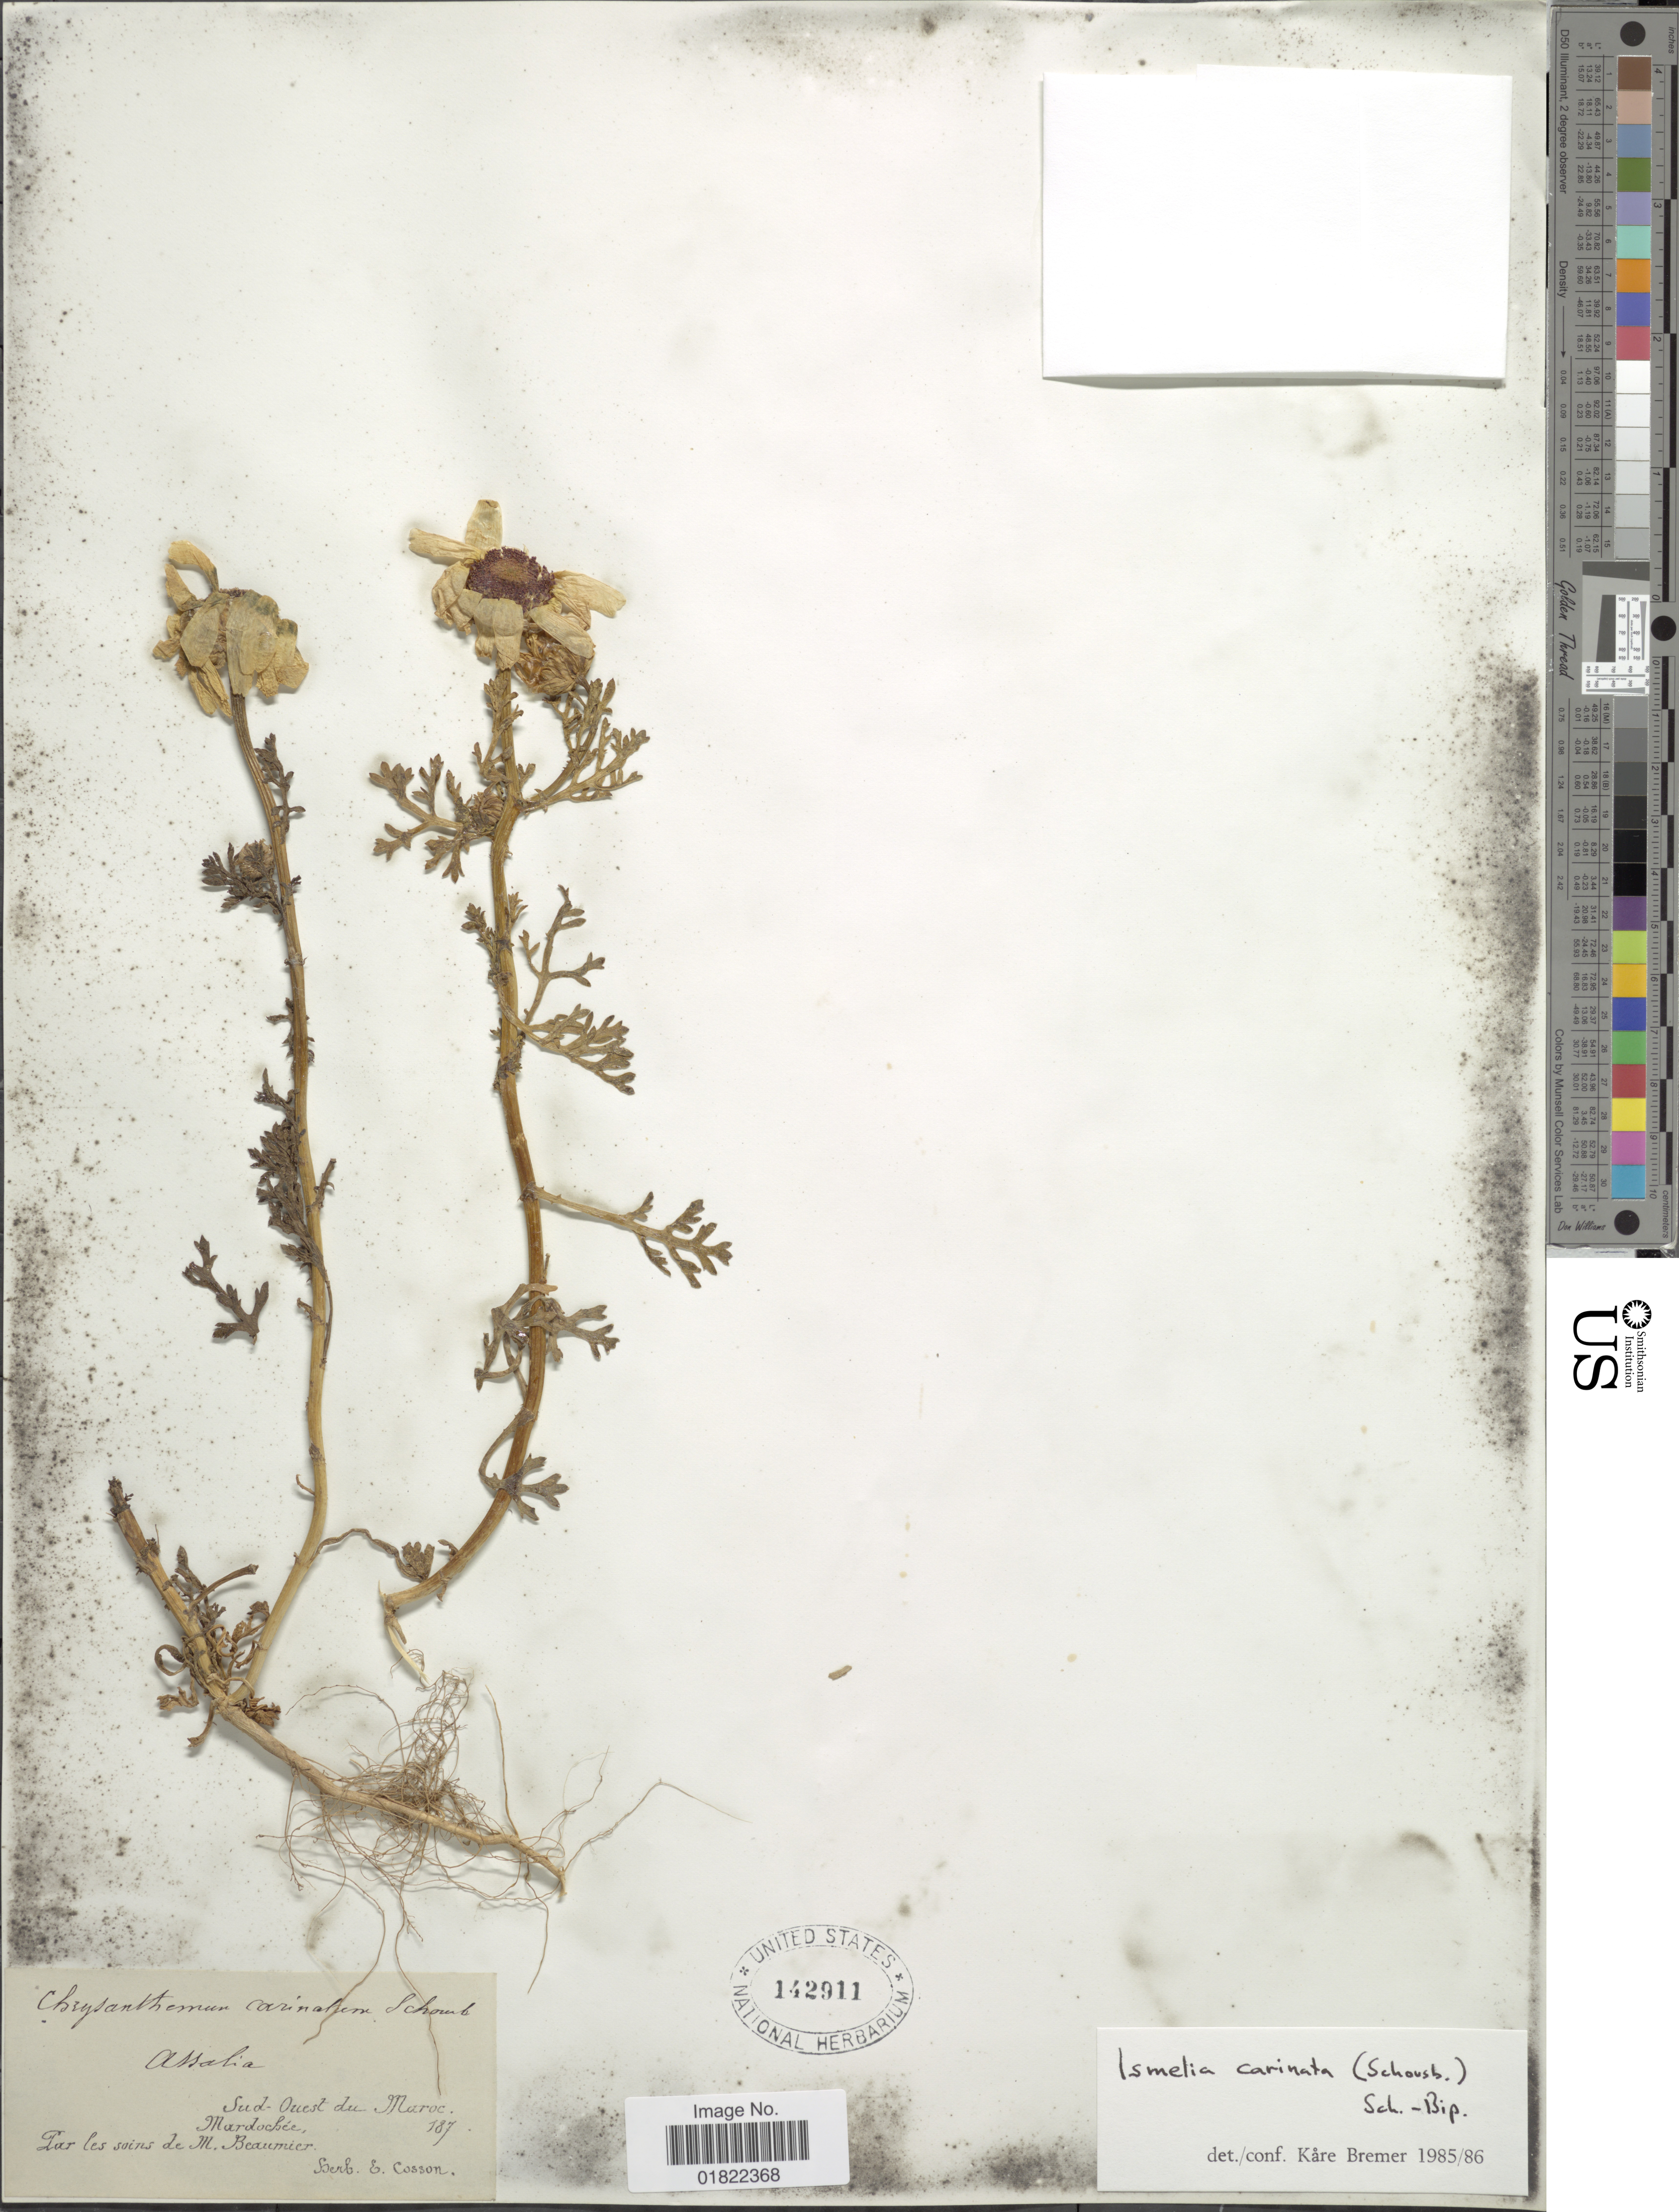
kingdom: Plantae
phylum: Tracheophyta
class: Magnoliopsida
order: Asterales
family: Asteraceae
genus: Ismelia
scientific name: Ismelia carinata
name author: (Schousb.) Sch. Bip.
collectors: ex herb. E. Cosson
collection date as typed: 187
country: Morocco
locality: Assalia. Sud-Ouest du Maroc [interpreted]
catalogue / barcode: US 142911